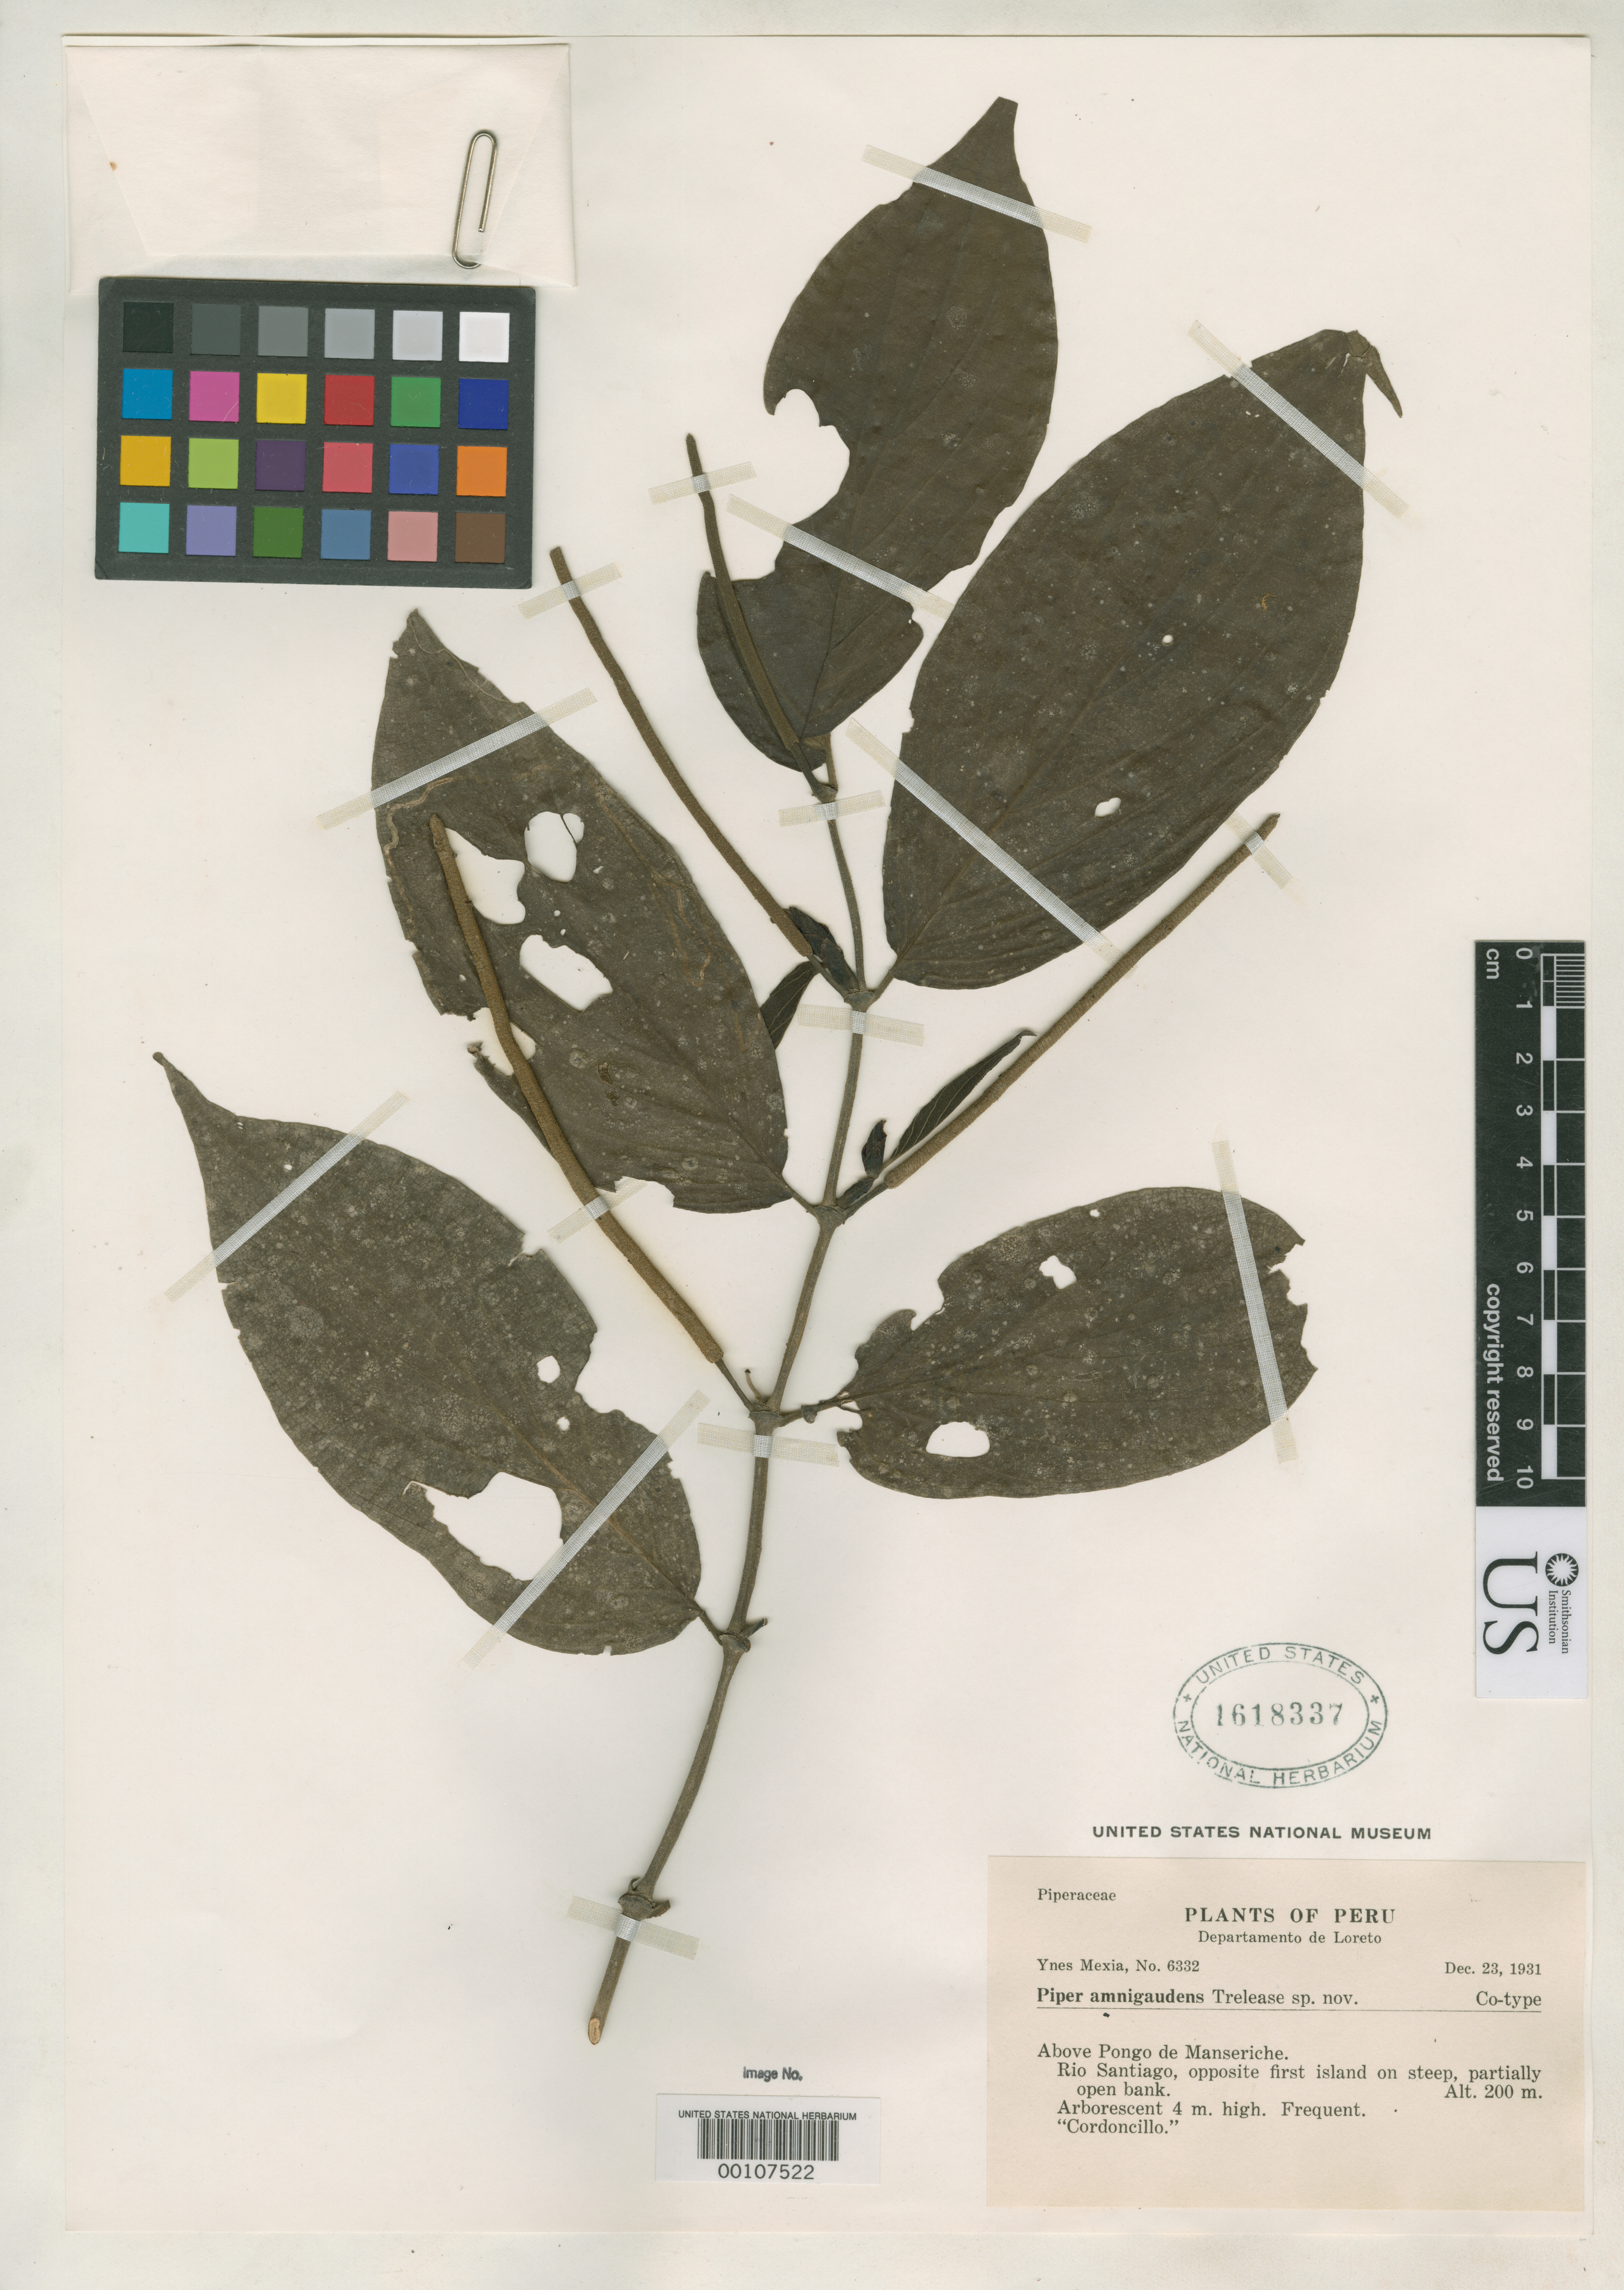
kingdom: Plantae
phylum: Tracheophyta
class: Magnoliopsida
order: Piperales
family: Piperaceae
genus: Piper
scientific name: Piper amnigaudens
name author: Trel. in J.F. Macbr.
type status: Isotype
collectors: Y. Mexia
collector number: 6332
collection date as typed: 23 Dec 1931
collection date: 1931-12-23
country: Peru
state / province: Loreto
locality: Above Pongo de Manseriche, Rio Santiago.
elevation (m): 200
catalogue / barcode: US 1618337